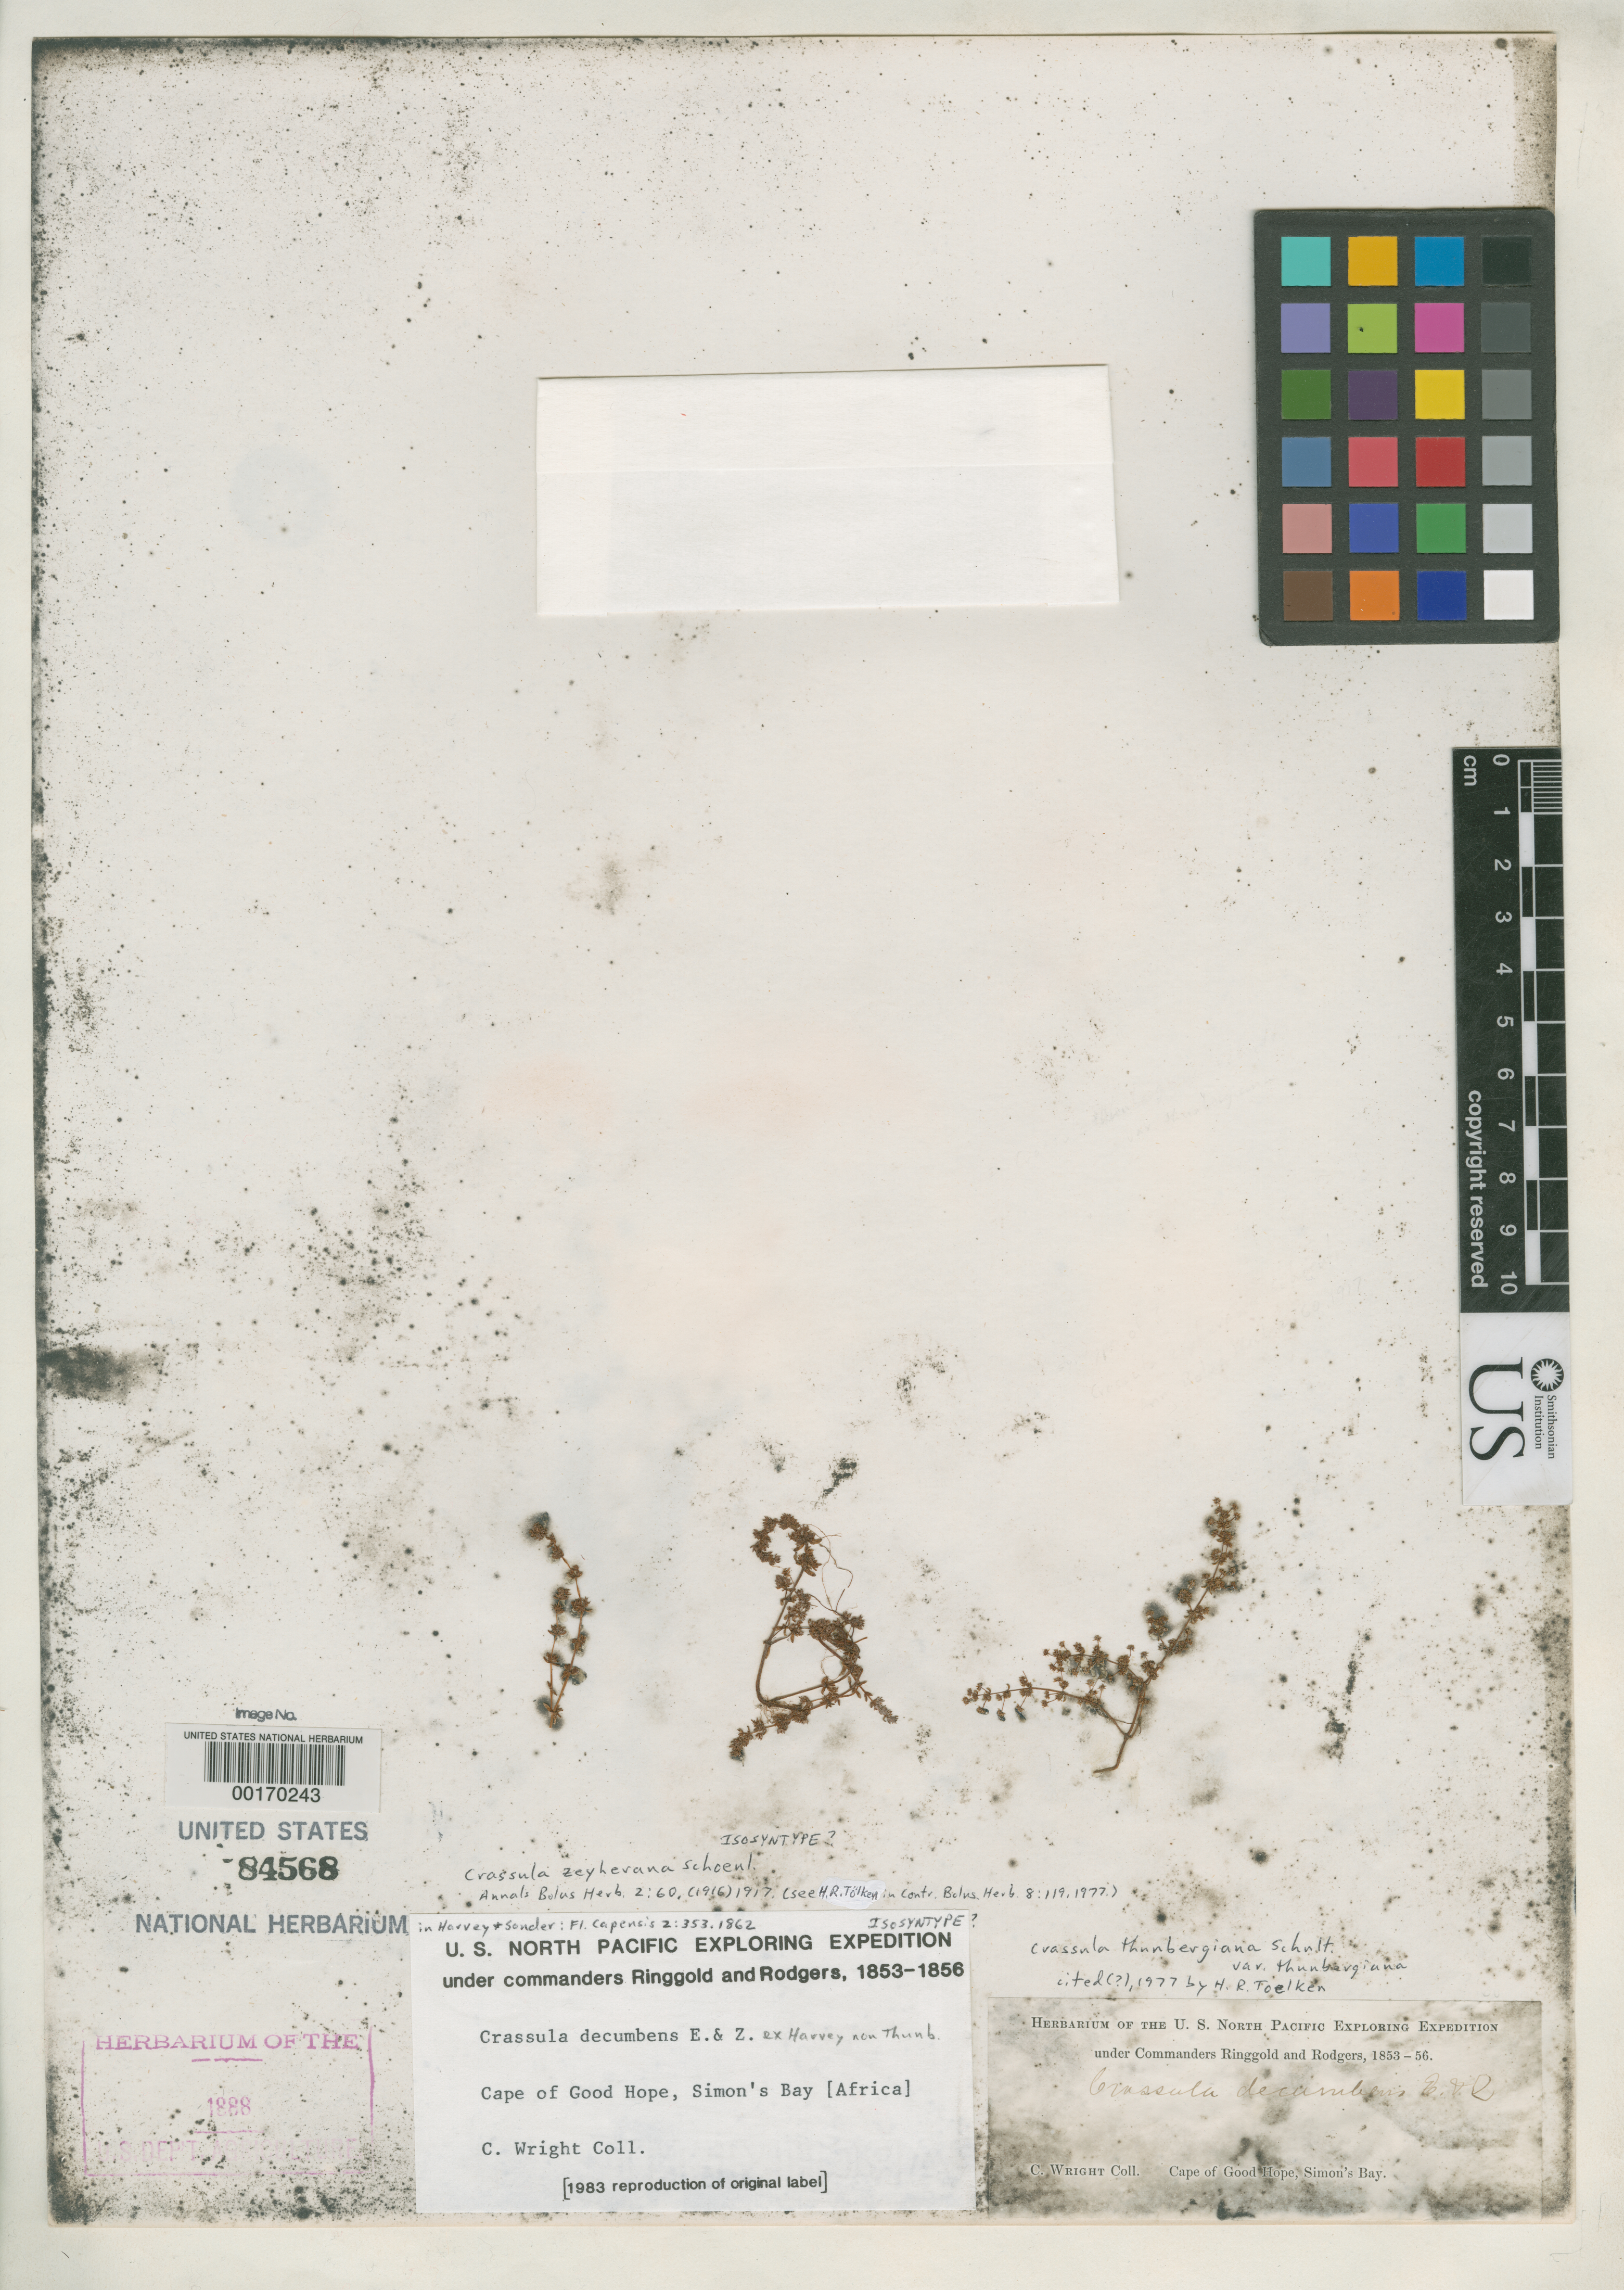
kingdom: Plantae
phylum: Tracheophyta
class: Magnoliopsida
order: Saxifragales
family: Crassulaceae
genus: Crassula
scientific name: Crassula decumbens Eckl. & Zeyh. ex Harv., nom. illeg.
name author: Eckl. & Zeyh. ex Harv. in Harv. & Sond.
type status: Isosyntype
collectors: C. Wright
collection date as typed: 1853 to -- --- 1856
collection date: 1853/1856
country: South Africa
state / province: Western Cape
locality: Simon's Bay.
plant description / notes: Cited(?) by H.R. Toelken, 1977. See H.R. Toelken in Contr. Bolus Herb. 8:119 (1977)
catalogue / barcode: US 84568